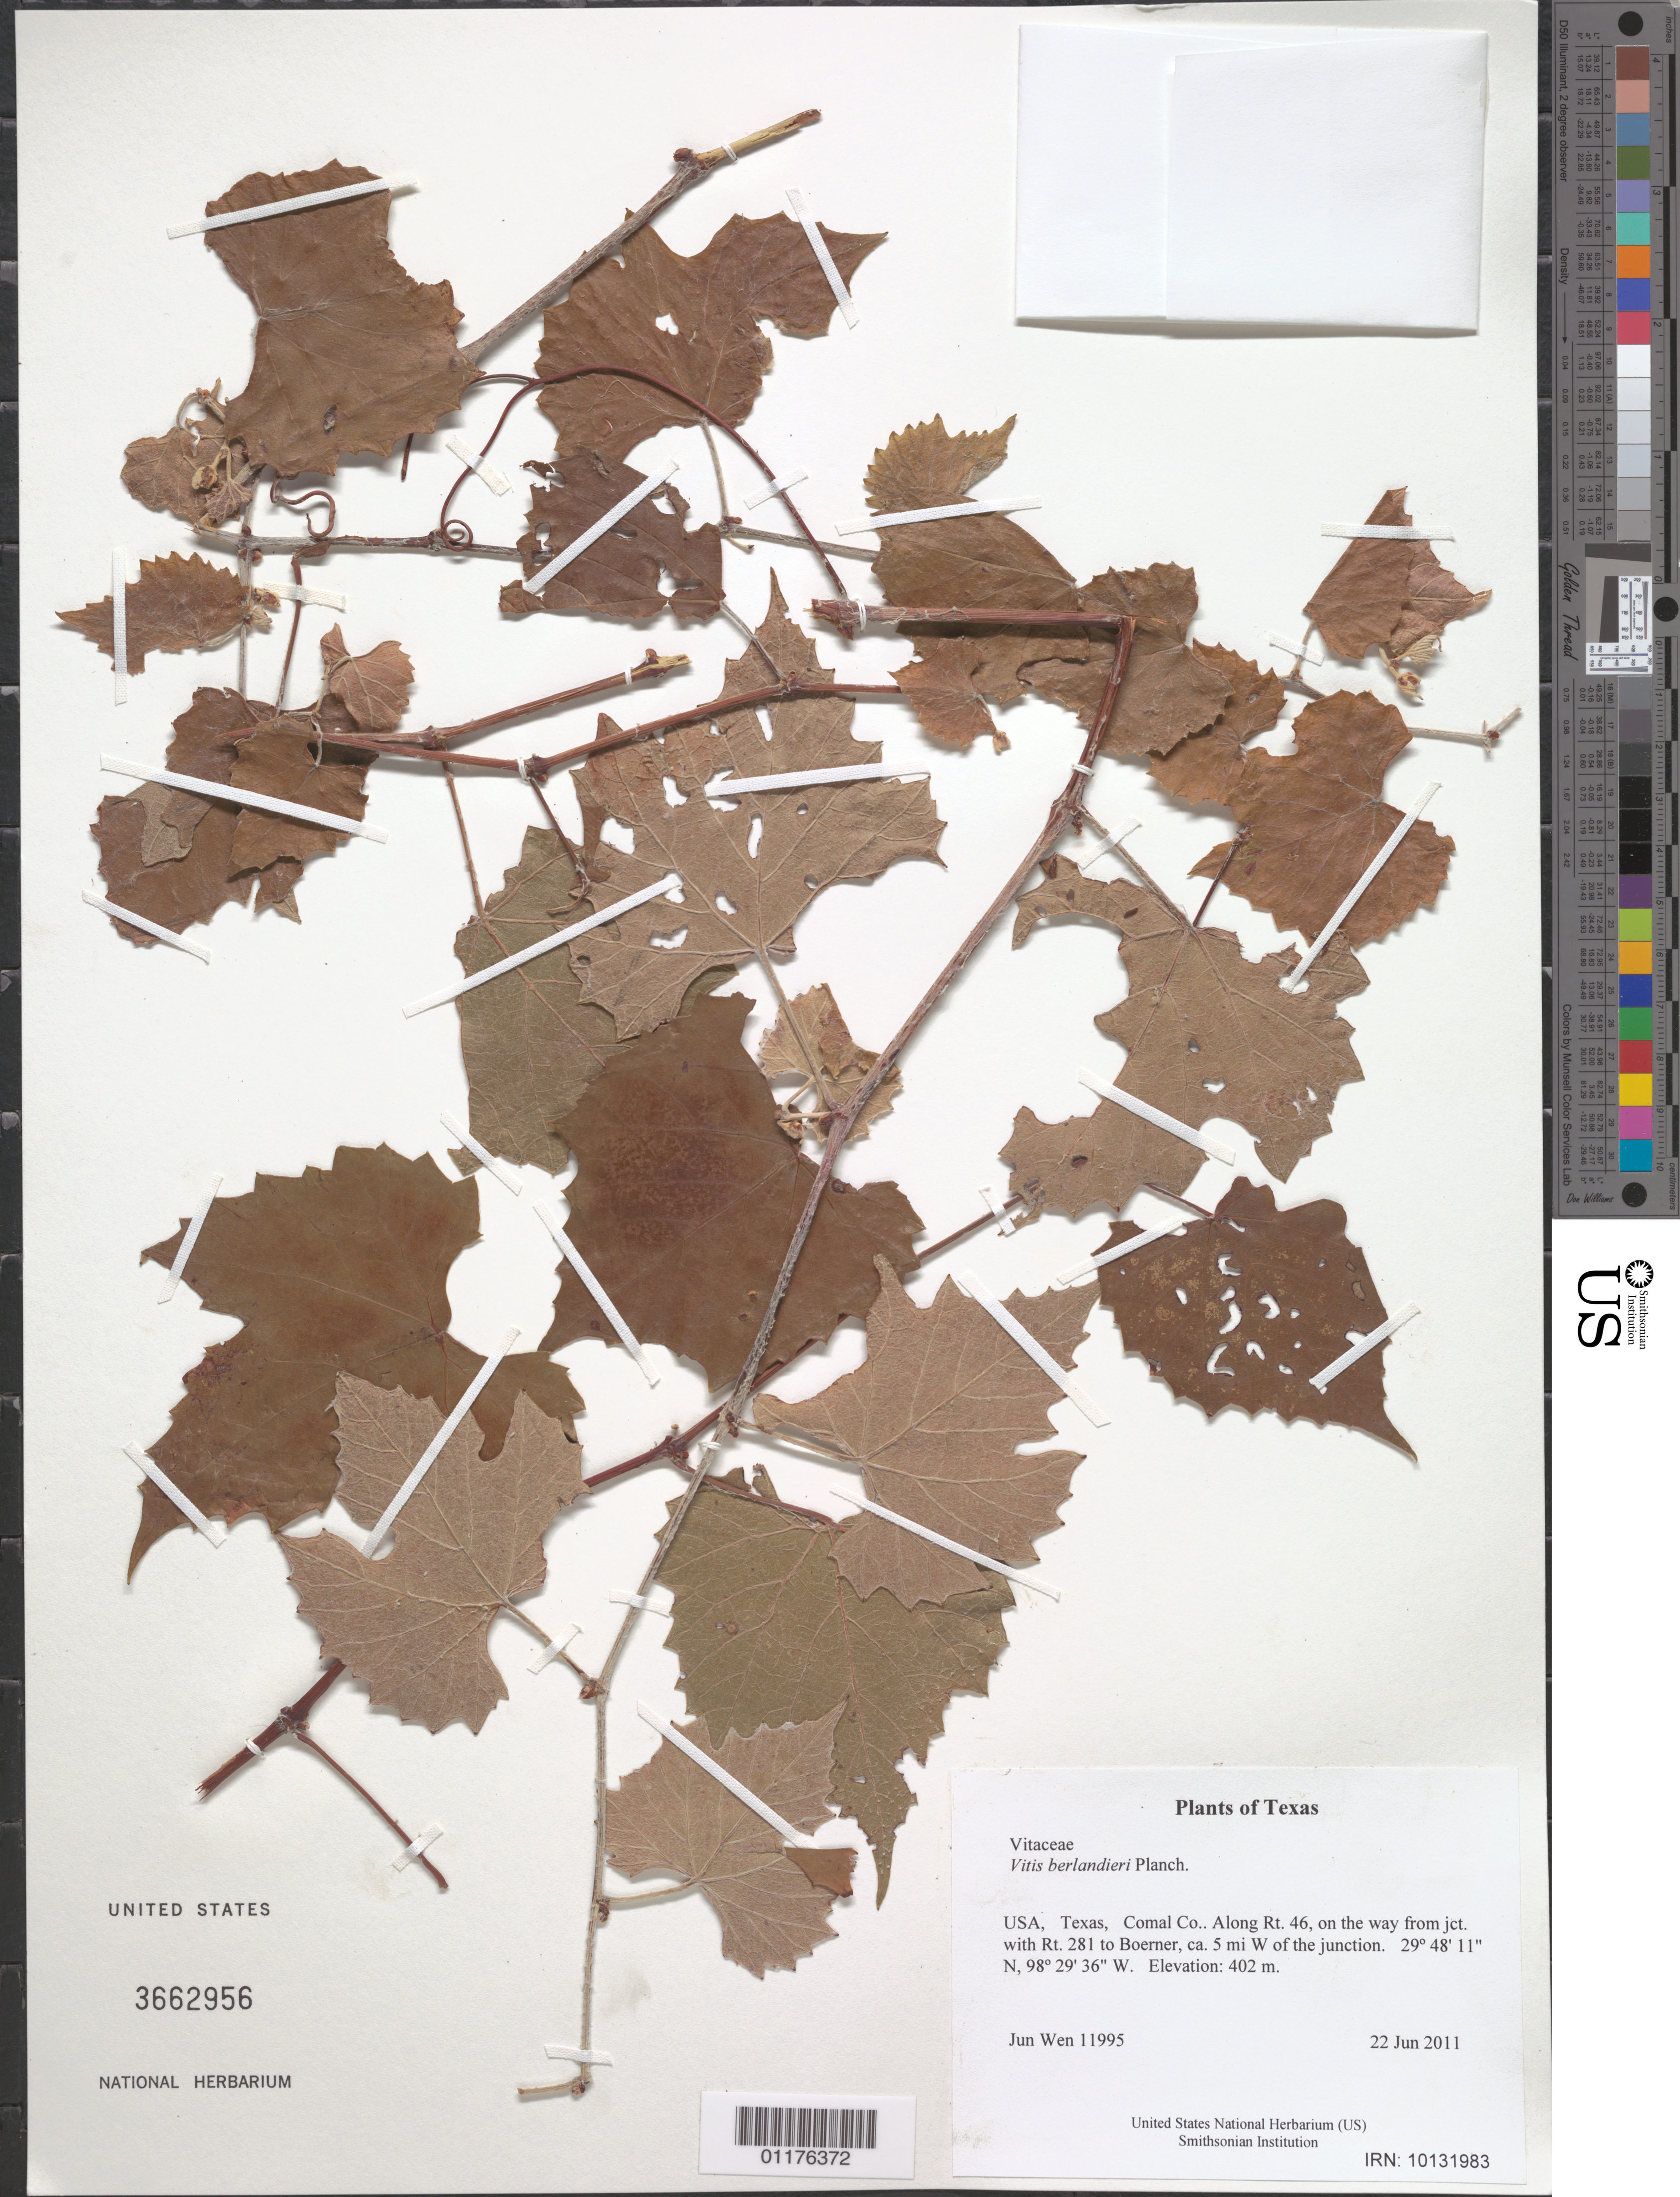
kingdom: Plantae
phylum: Tracheophyta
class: Magnoliopsida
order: Vitales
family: Vitaceae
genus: Vitis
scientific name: Vitis berlandieri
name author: Planch.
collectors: J. Wen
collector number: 11995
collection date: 2011-06-22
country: United States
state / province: Texas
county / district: Comal Co.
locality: Along Rt. 46, on the way from jct. with Rt. 281 to Boerner, ca. 5 mi W of the junction.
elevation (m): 402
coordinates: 29 48.188 N, 98 29.605 W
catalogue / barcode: US 3662956